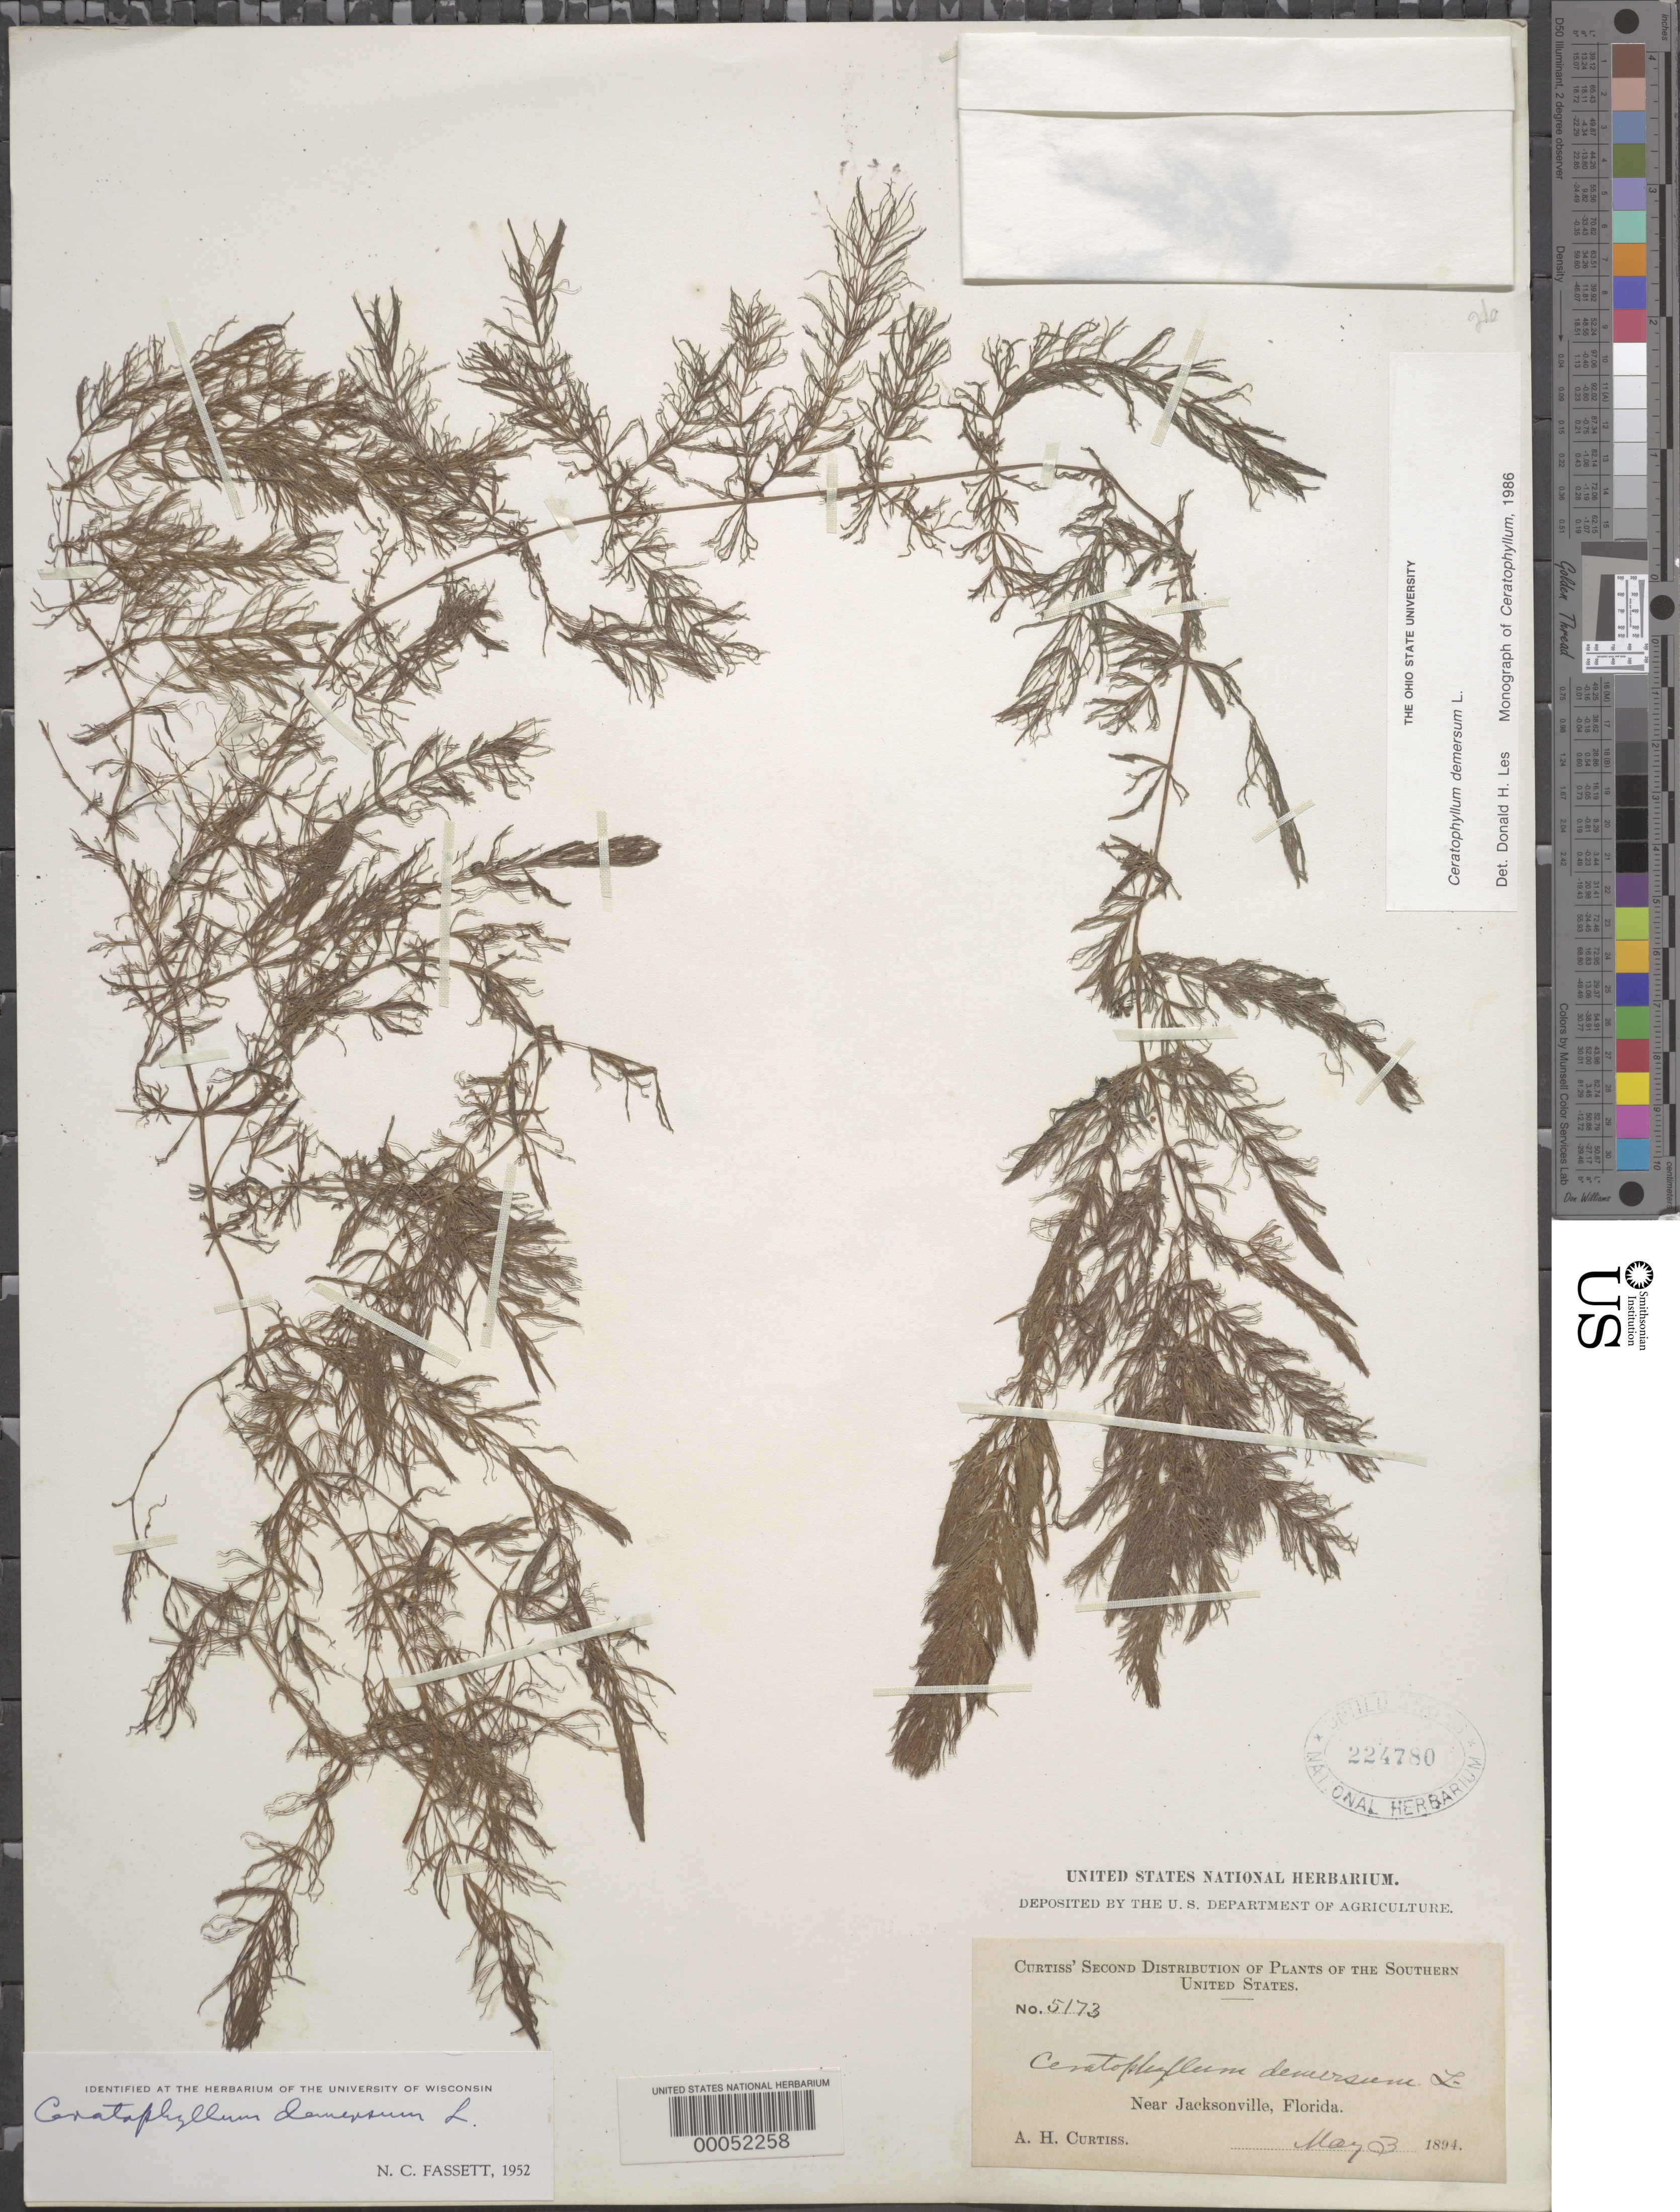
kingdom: Plantae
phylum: Tracheophyta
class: Magnoliopsida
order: Ceratophyllales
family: Ceratophyllaceae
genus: Ceratophyllum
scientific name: Ceratophyllum demersum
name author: L.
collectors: A. H. Curtiss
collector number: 51733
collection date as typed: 03 May 1894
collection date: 1894-05-03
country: United States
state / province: Florida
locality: Near jacksonville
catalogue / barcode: US 2247808